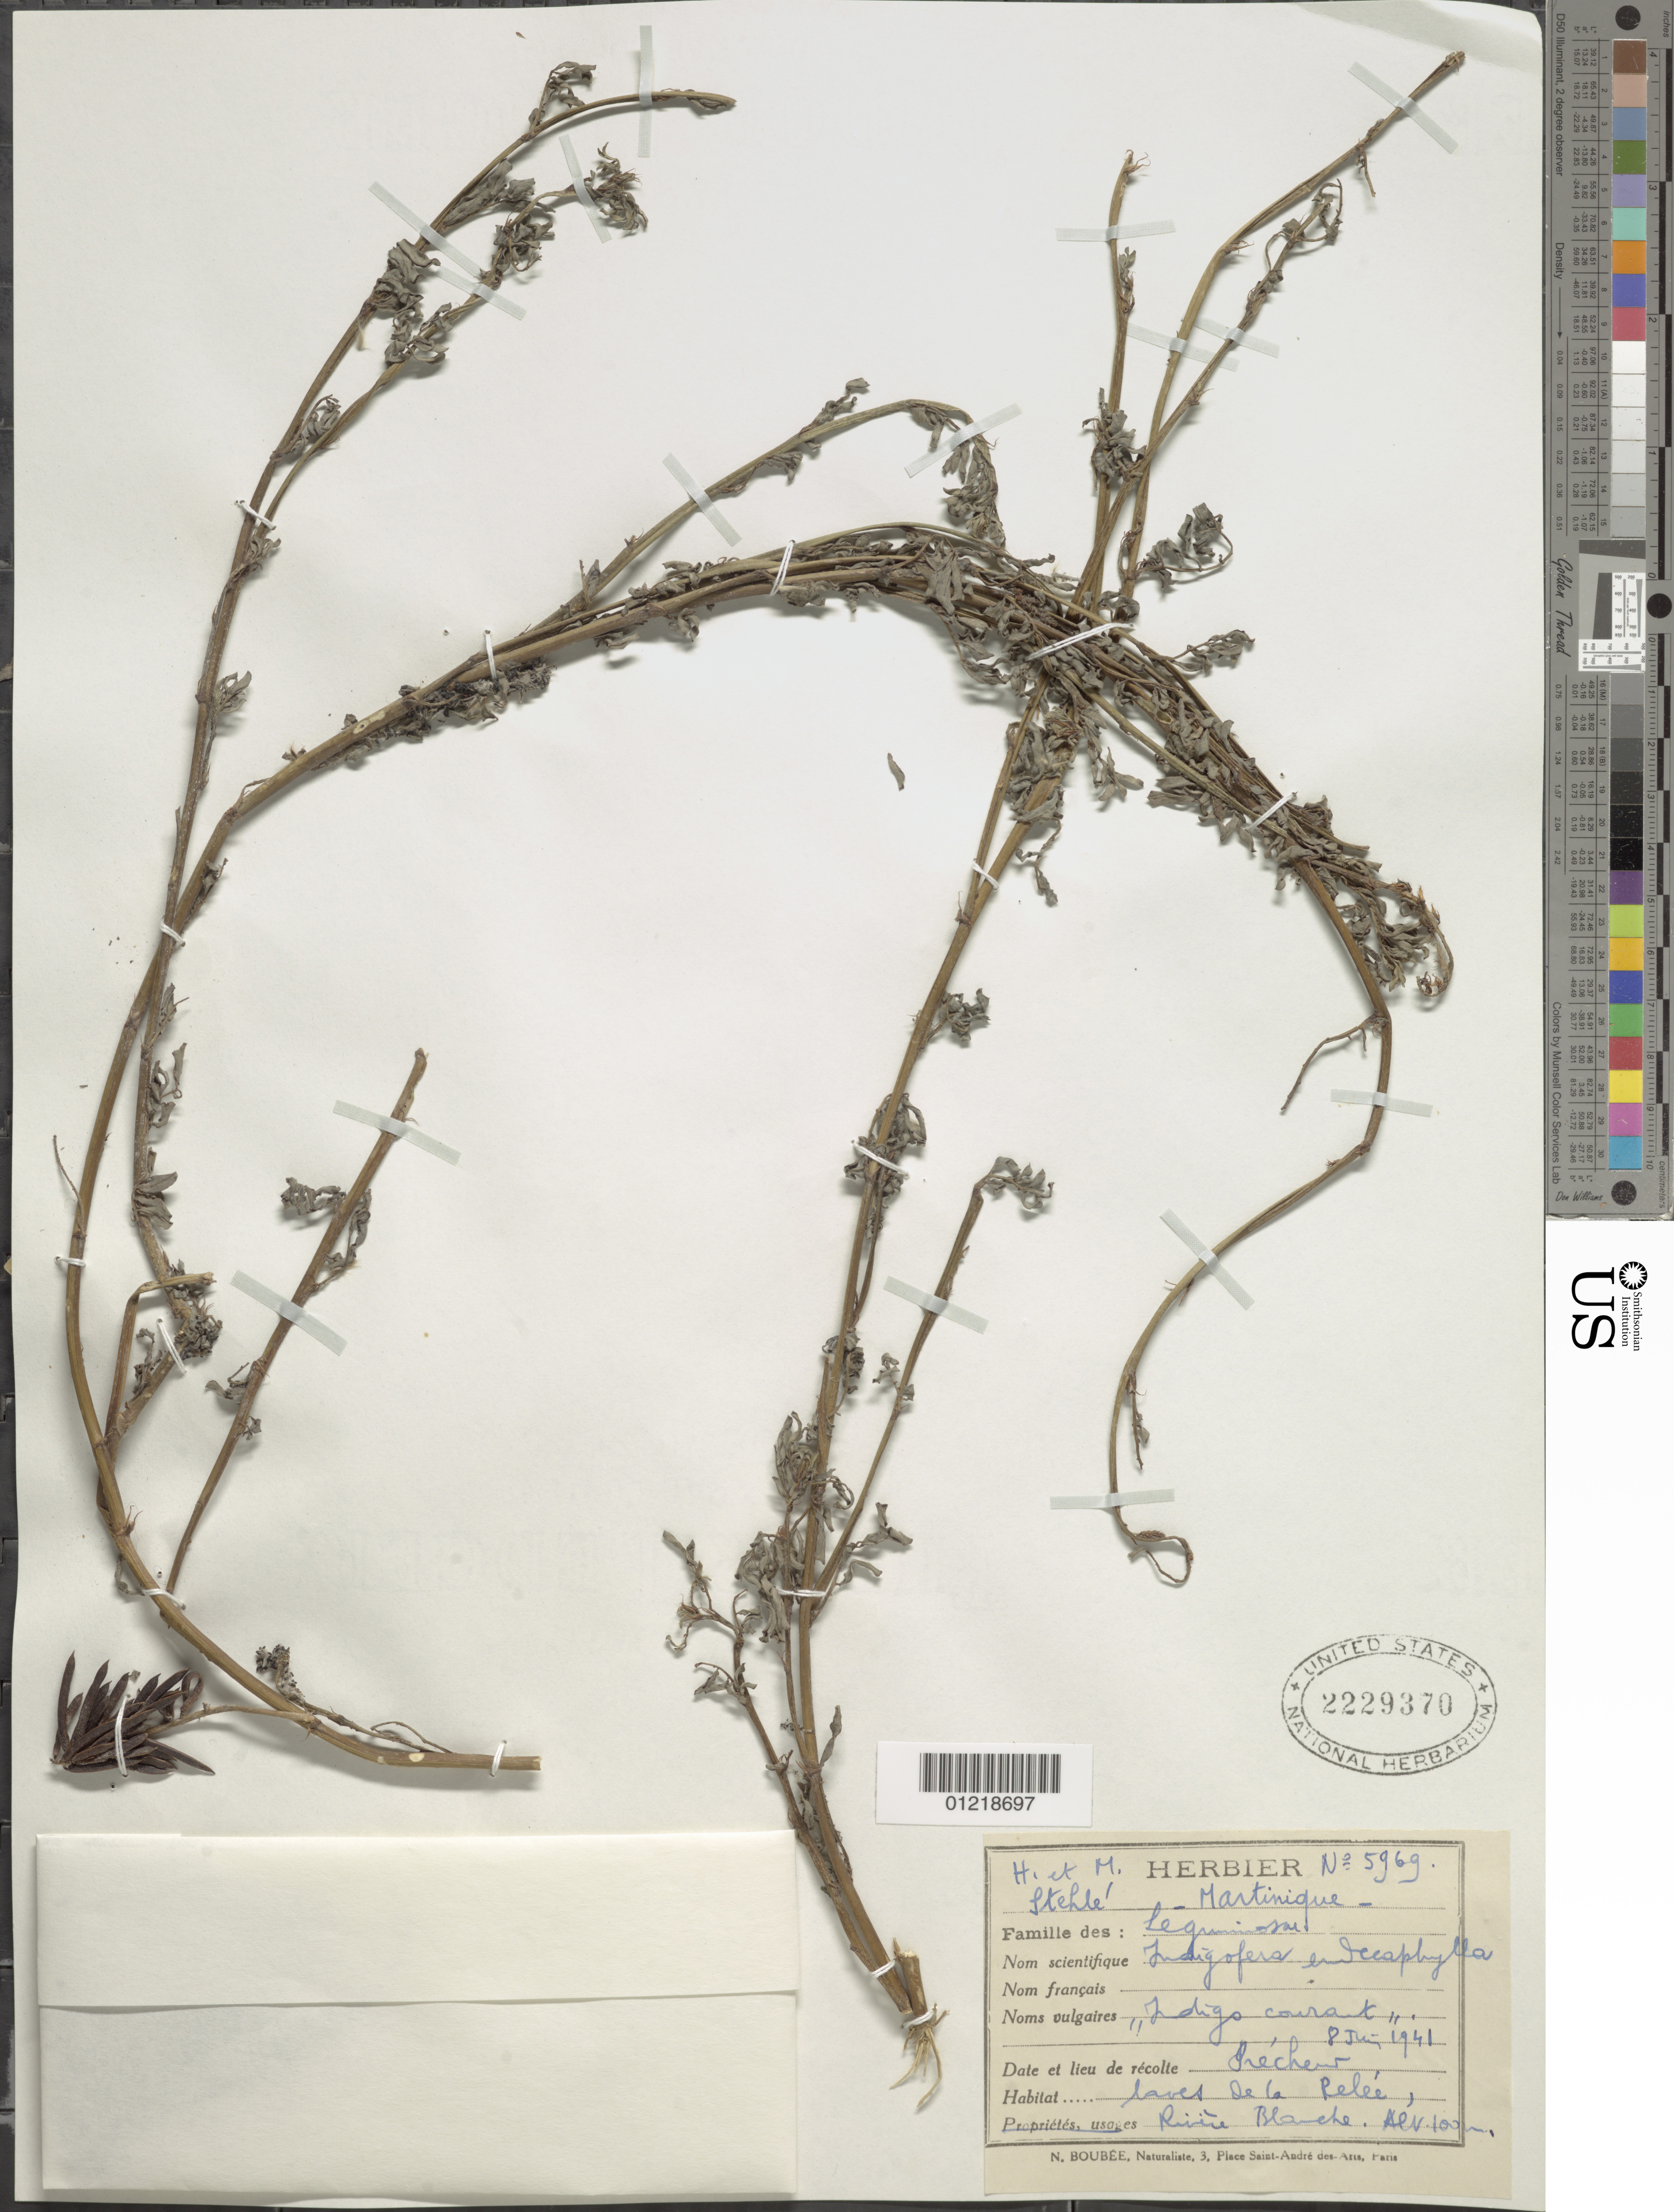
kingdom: Plantae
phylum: Tracheophyta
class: Magnoliopsida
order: Fabales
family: Fabaceae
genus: Indigofera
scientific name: Indigofera hendecaphylla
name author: Jacq.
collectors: H. Stehlé & M. Stehlé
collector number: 5969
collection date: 1941-06-08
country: Martinique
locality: Rivière Blanche.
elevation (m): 100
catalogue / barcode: US 2229370